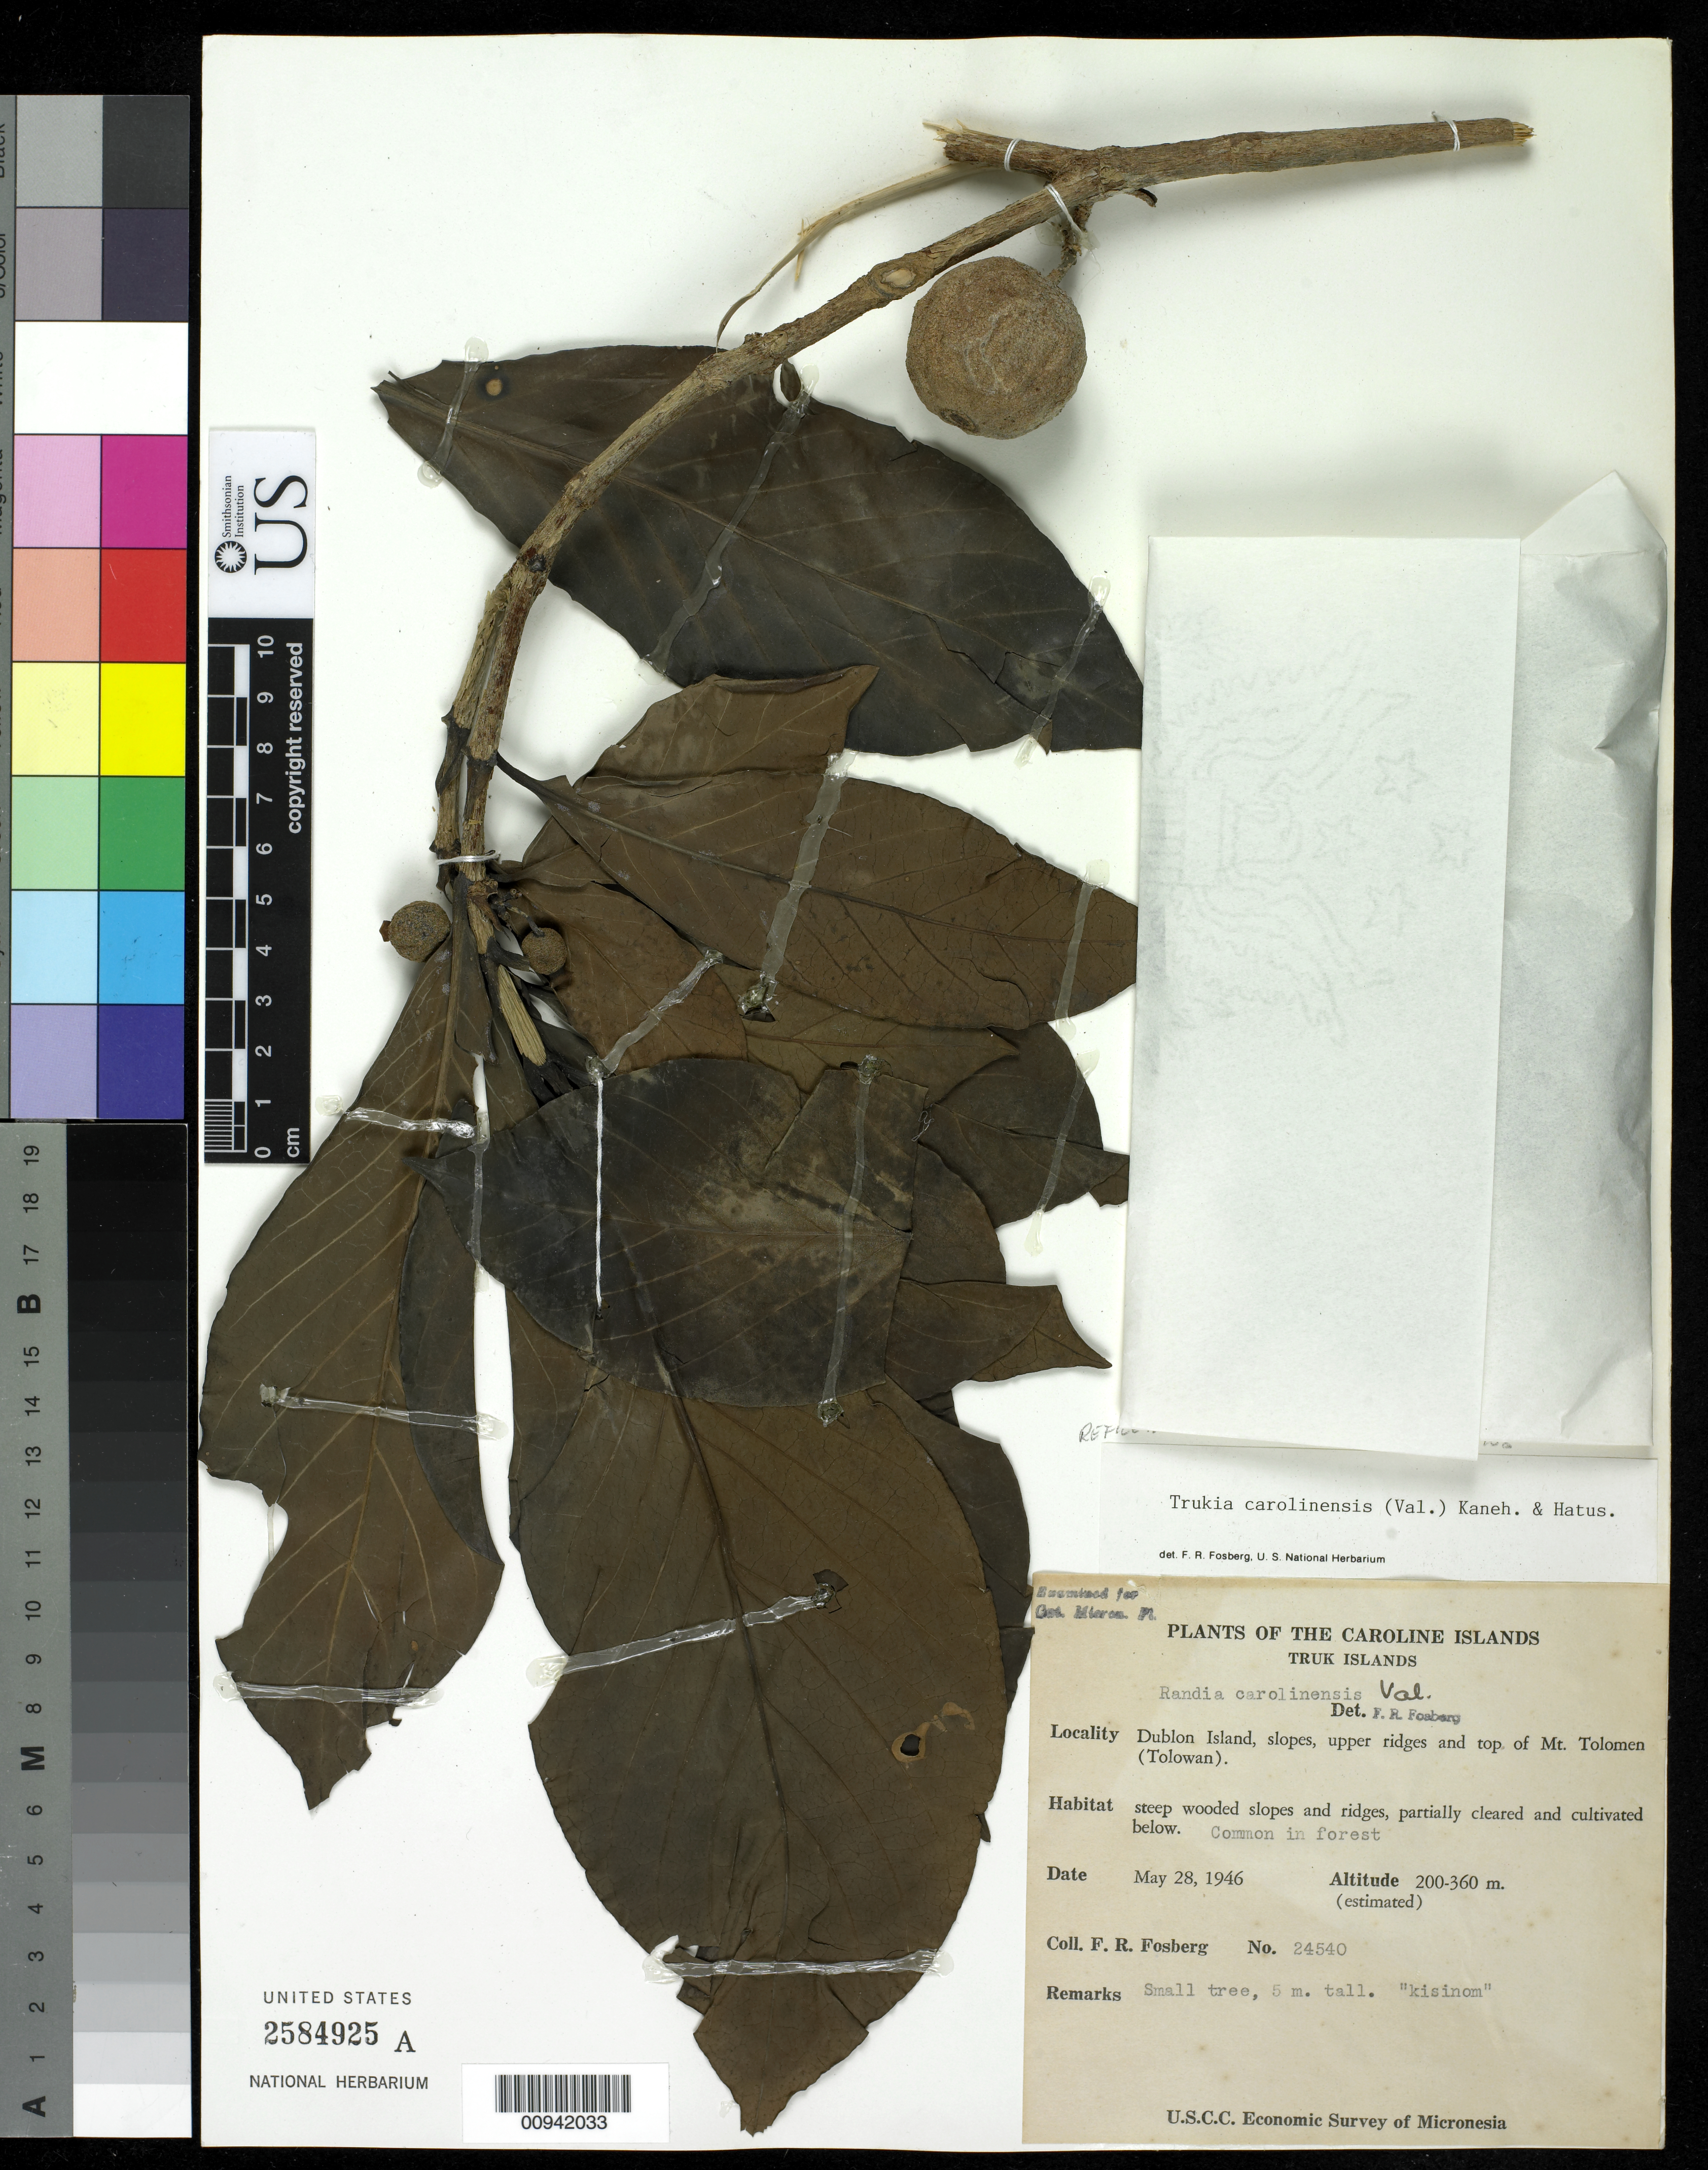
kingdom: Plantae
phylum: Tracheophyta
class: Magnoliopsida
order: Gentianales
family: Rubiaceae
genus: Trukia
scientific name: Trukia carolinensis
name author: (Valeton) Kaneh. & Hatus.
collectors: F. R. Fosberg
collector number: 24540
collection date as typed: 28 May 1946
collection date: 1946-05-28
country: Micronesia, Federated States of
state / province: Truk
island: Dublon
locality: Slopes, upper ridges and top of Mt. Tolomen [Tolowan].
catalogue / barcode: US 2584925